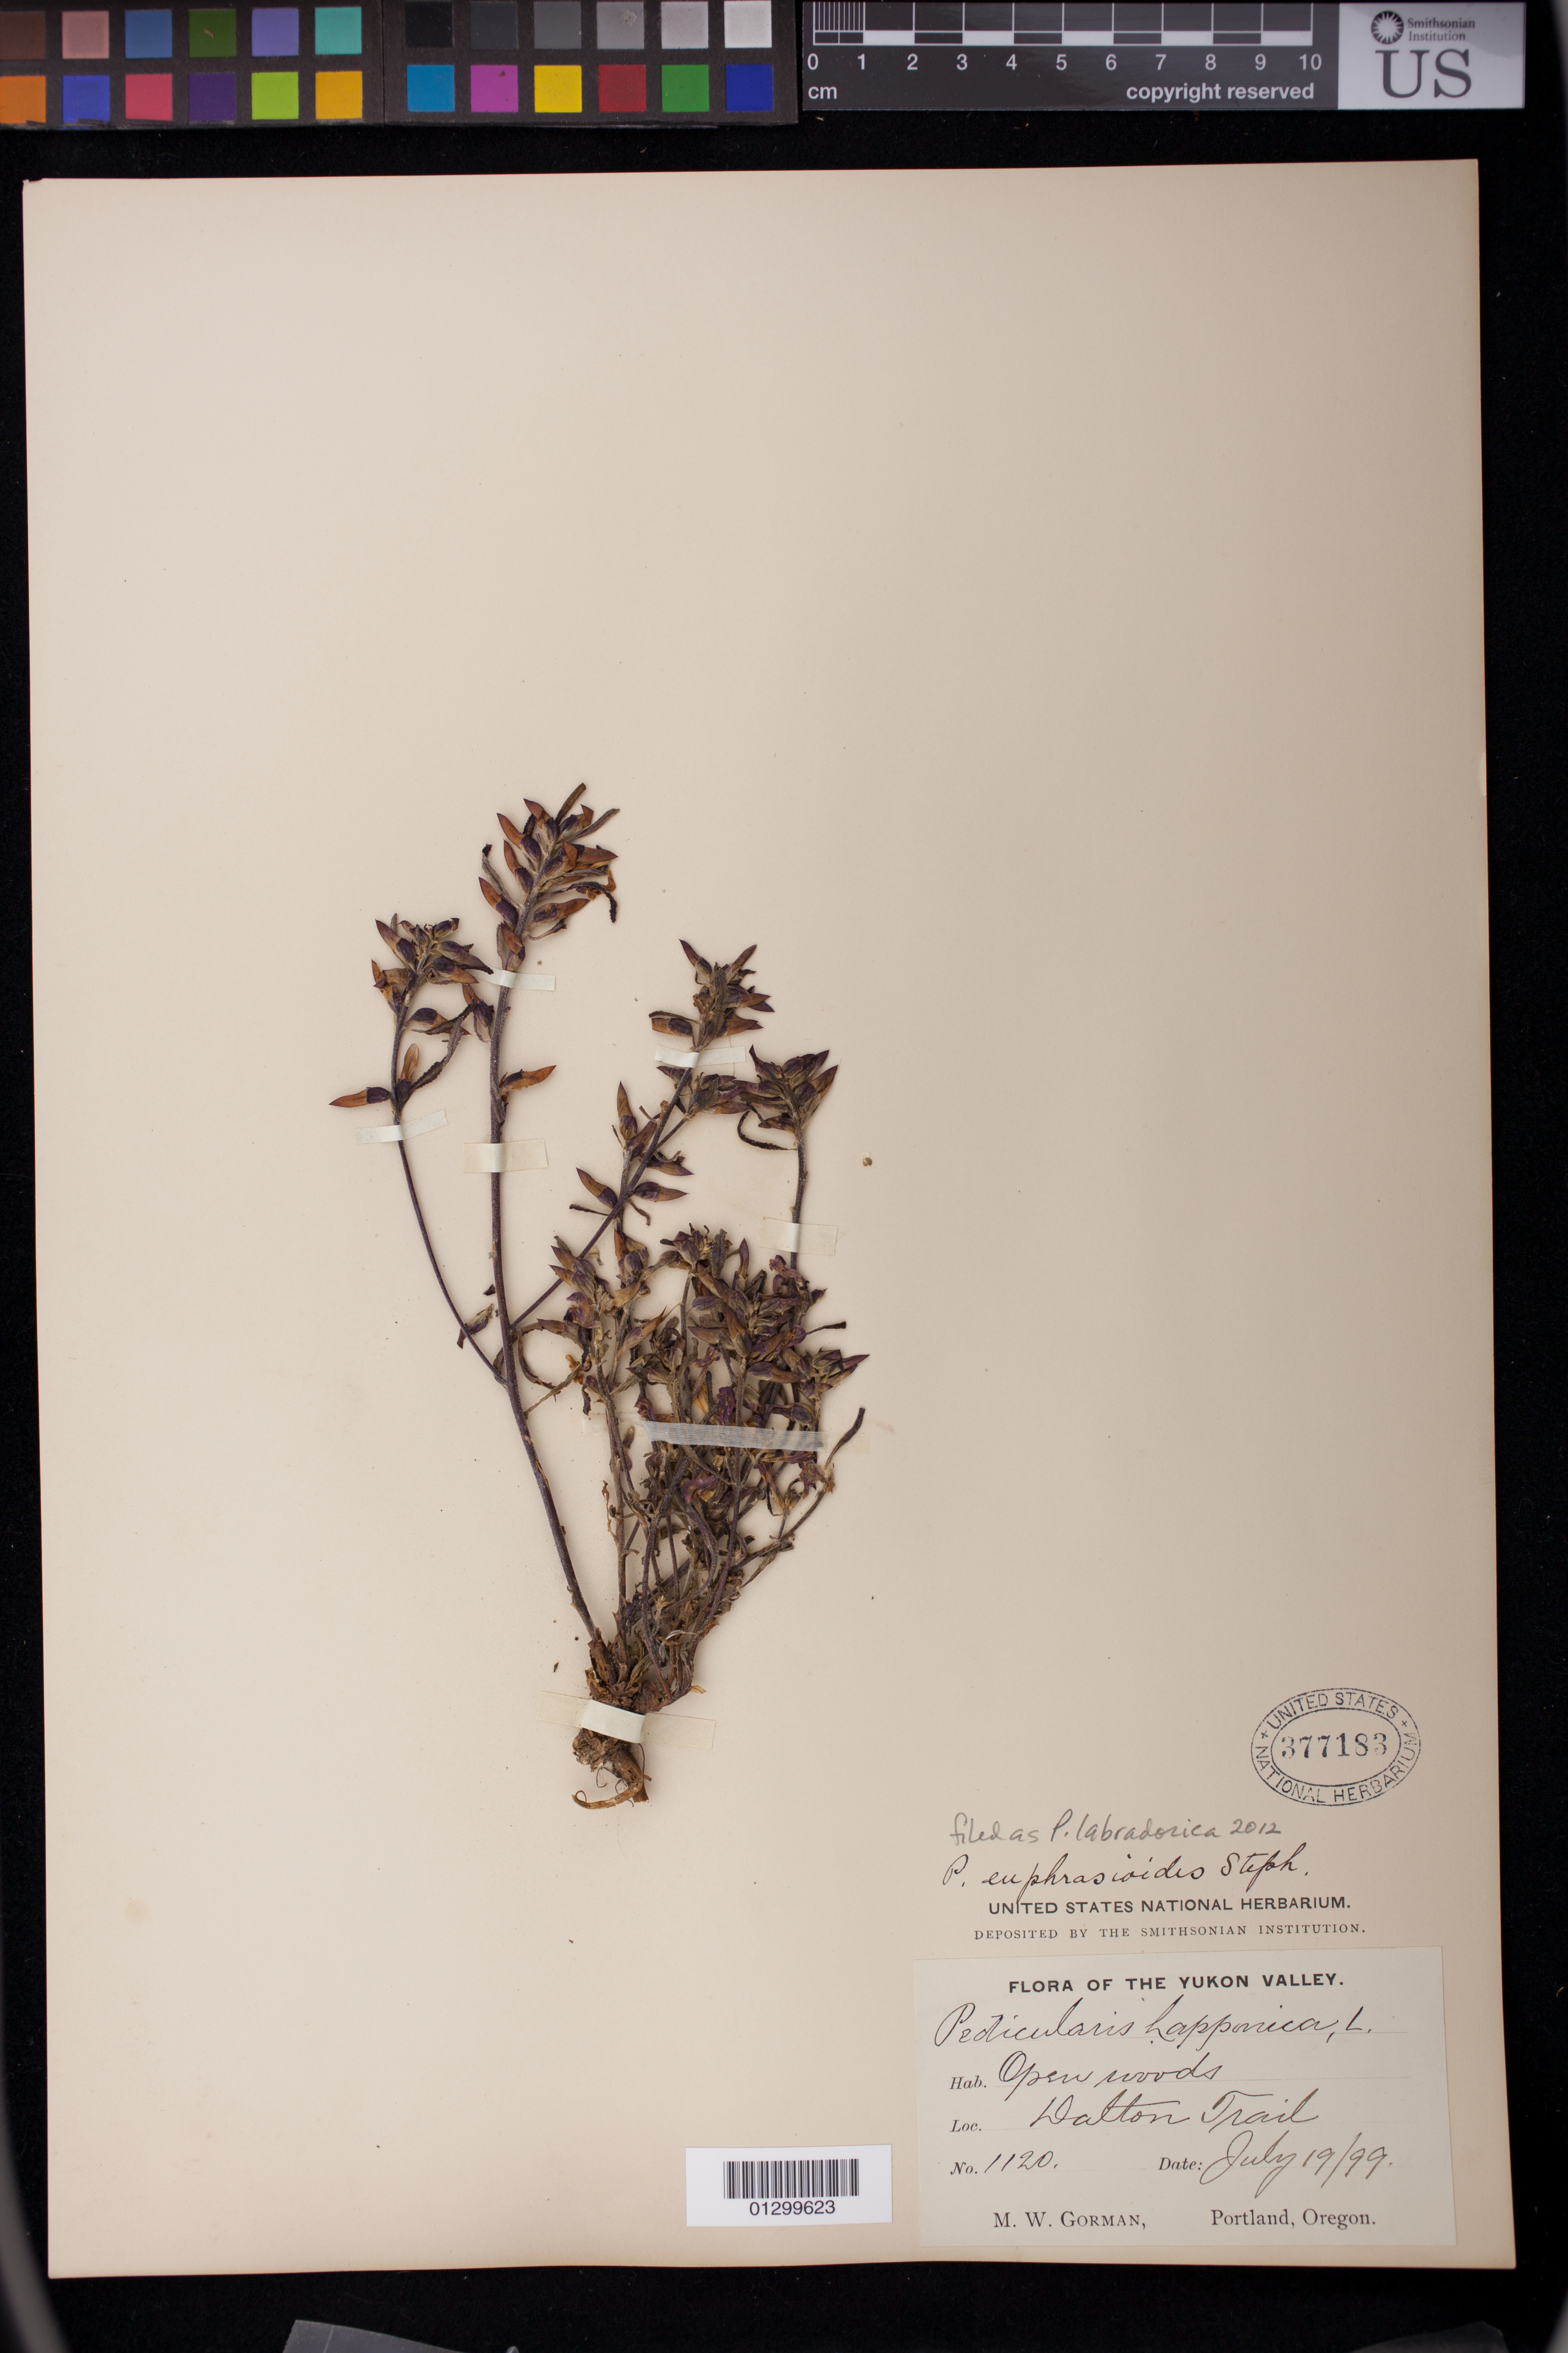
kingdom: Plantae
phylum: Tracheophyta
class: Magnoliopsida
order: Lamiales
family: Orobanchaceae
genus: Pedicularis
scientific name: Pedicularis labradorica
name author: Wirsing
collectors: M. W. Gorman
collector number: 1120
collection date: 1899-07-19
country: Canada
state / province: Yukon Territory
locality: Dalton Trail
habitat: Open woods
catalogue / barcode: US 377183